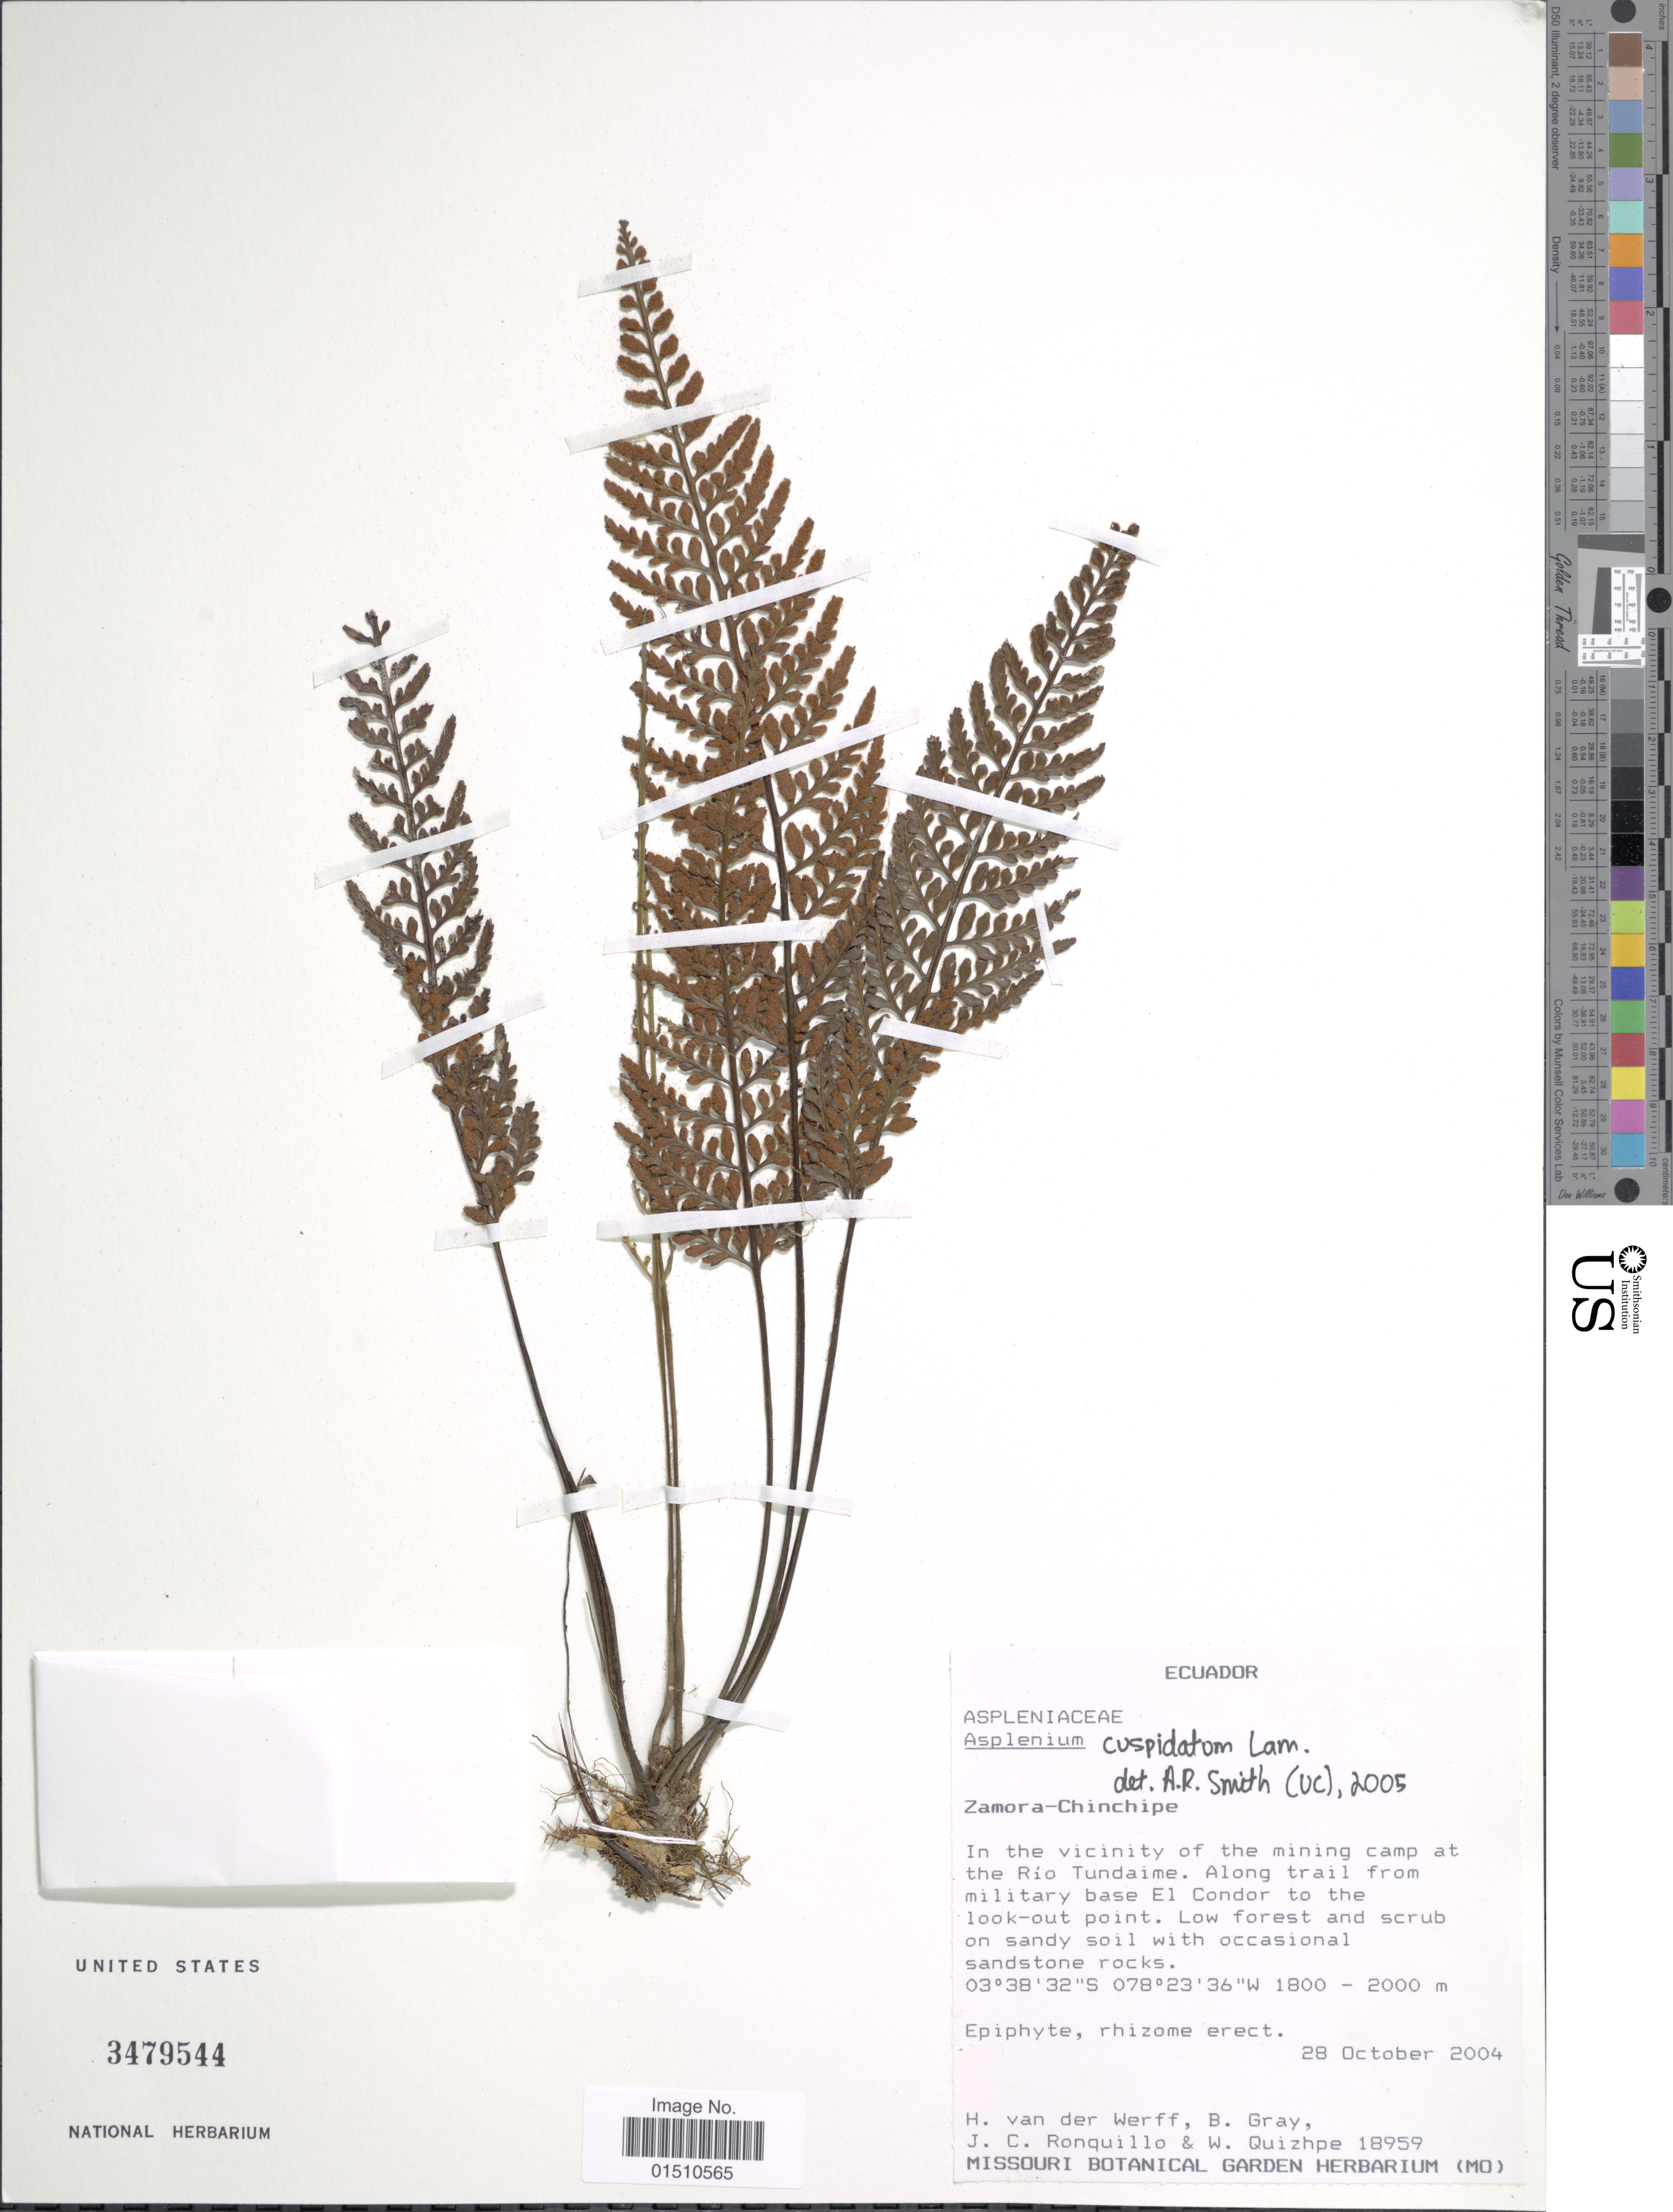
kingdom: Plantae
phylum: Tracheophyta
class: Polypodiopsida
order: Polypodiales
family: Aspleniaceae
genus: Asplenium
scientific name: Asplenium cuspidatum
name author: Lam.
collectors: H. van der Werff, B. Gray, J. Ronquillo & W. Quizhpe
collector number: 18959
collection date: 2004-10-28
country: Ecuador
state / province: Zamora-Chinchipe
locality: Ecuador, in the vicinity of the mining camp at the Rio Tundaime. Along trail from military base El Condor to the look-out point.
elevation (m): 1800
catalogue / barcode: US 3479544